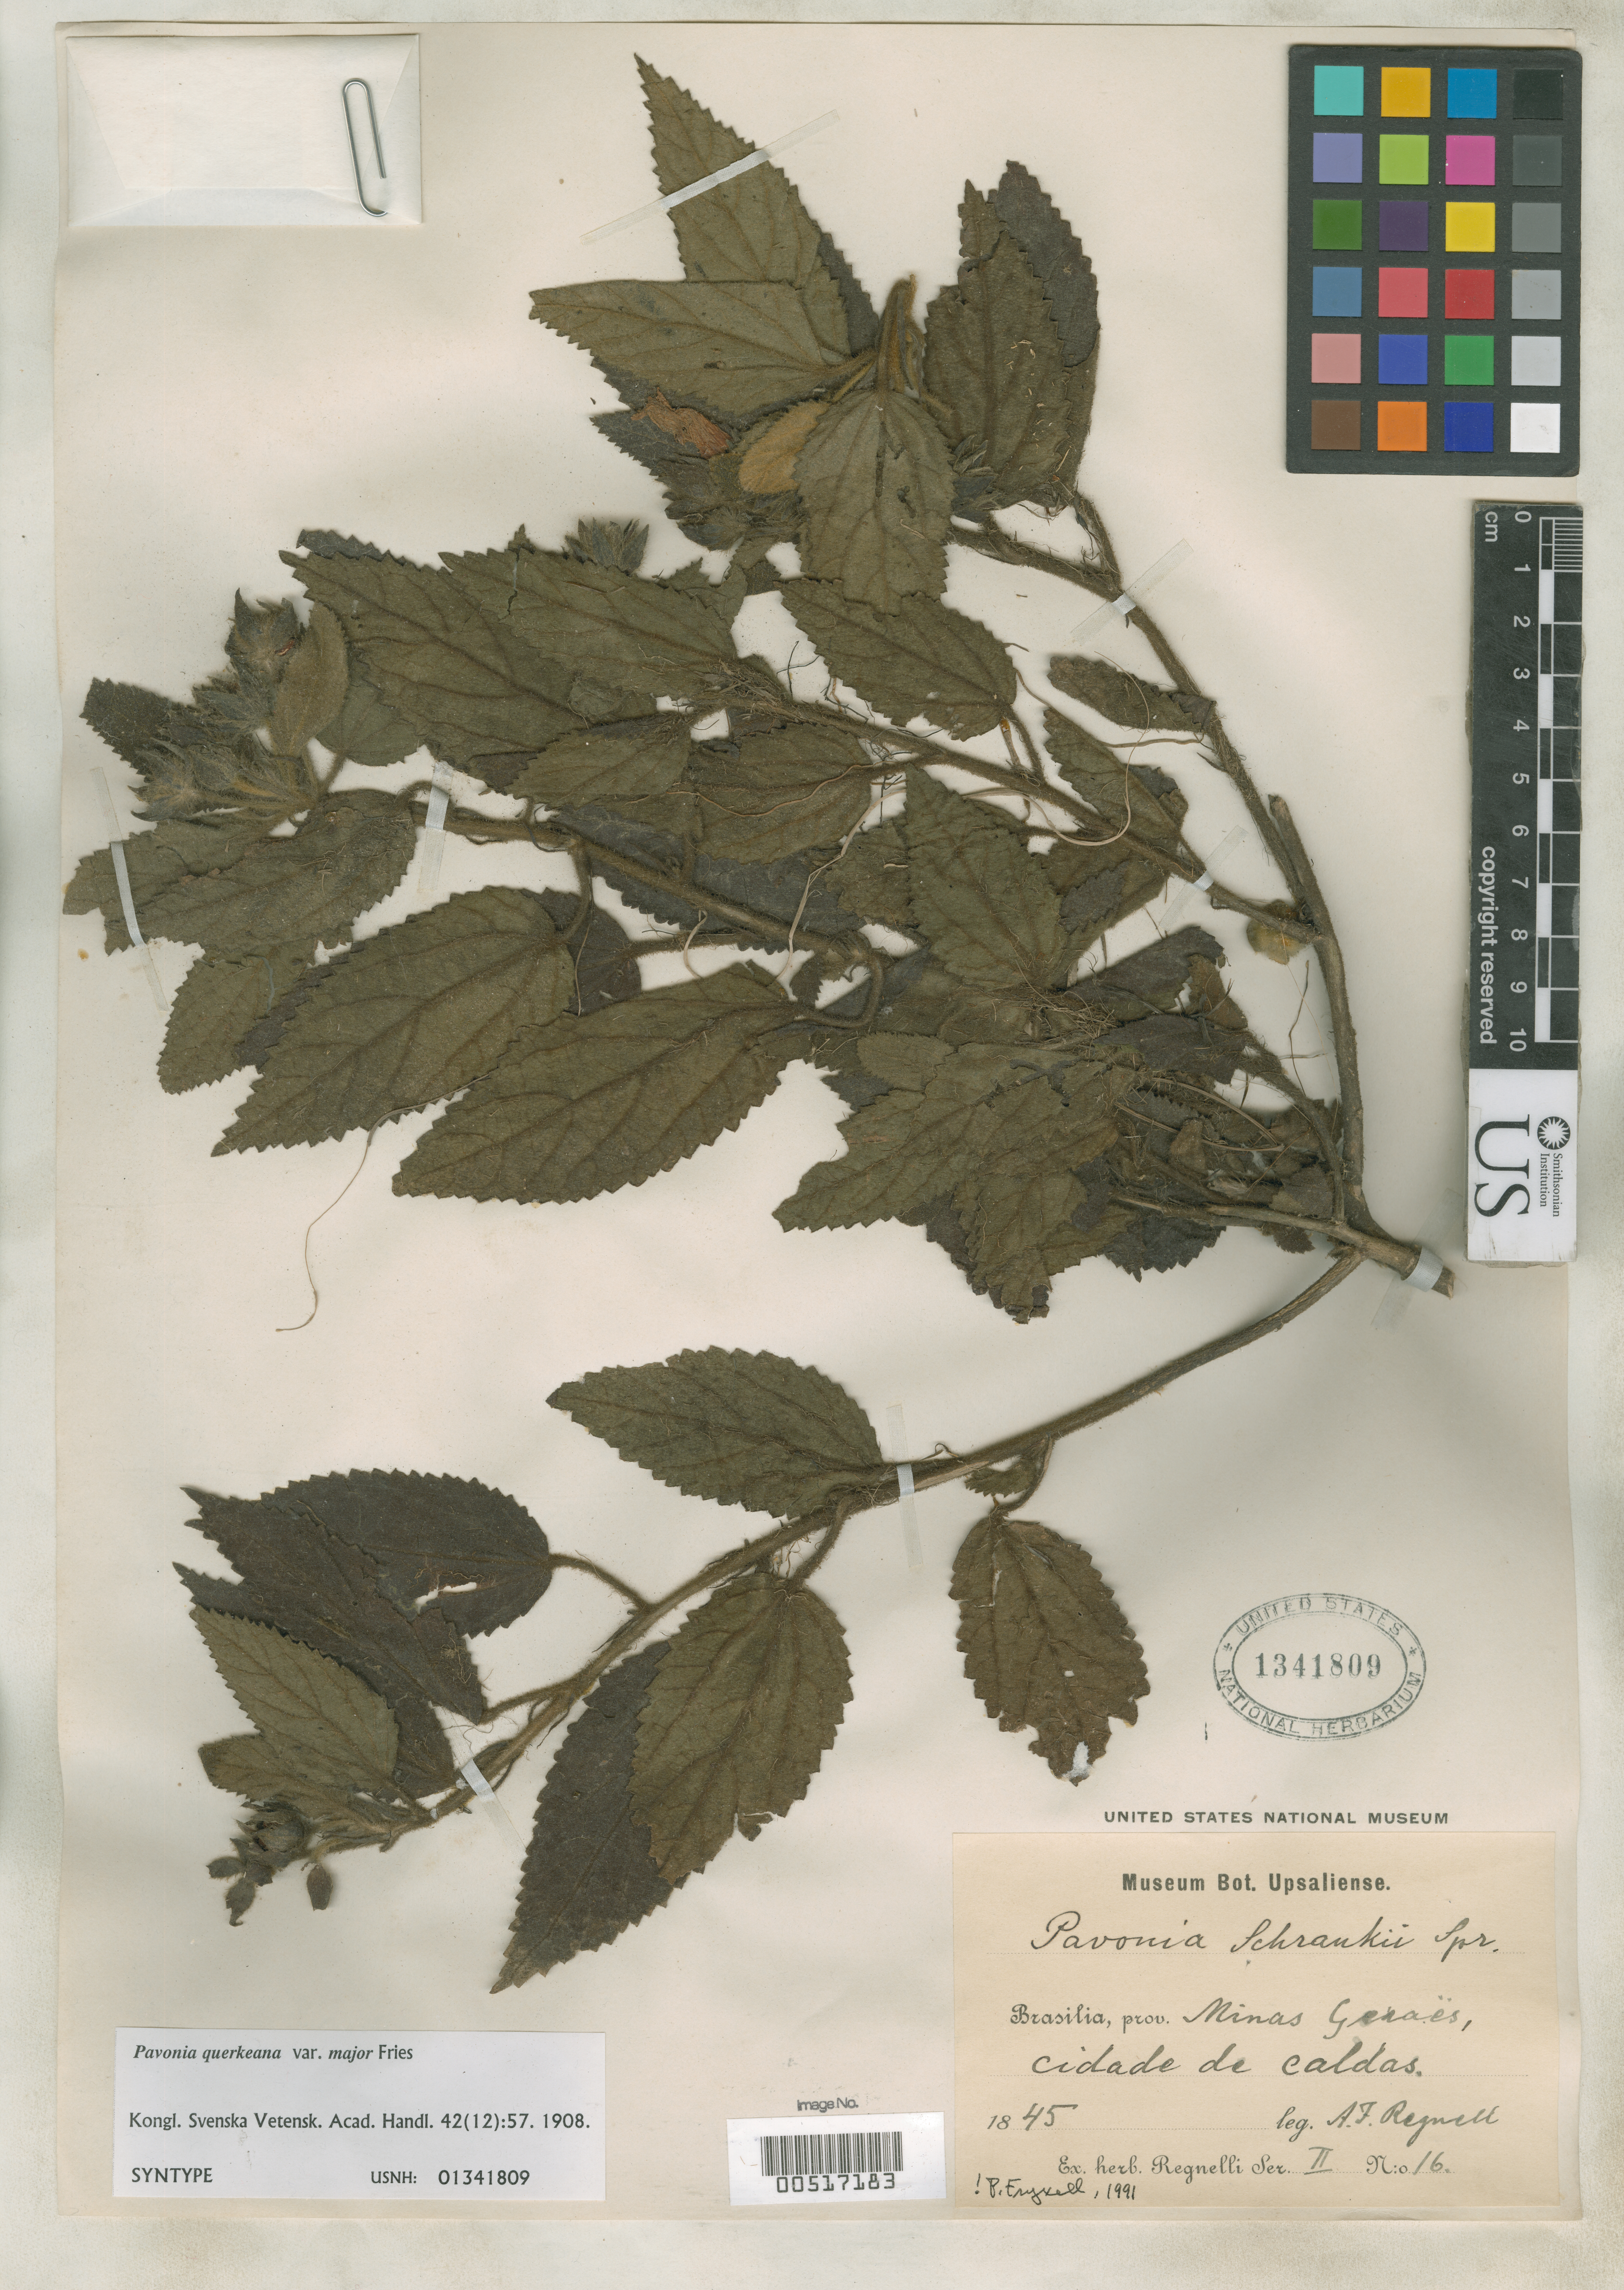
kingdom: Plantae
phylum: Tracheophyta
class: Magnoliopsida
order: Malvales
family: Malvaceae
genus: Pavonia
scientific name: Pavonia guerkeana var. major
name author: R.E. Fr.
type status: Syntype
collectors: A. F. Regnell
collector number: II 16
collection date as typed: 1845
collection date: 1845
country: Brazil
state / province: Minas Gerais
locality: Cidade de Caldas.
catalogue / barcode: US 1341809